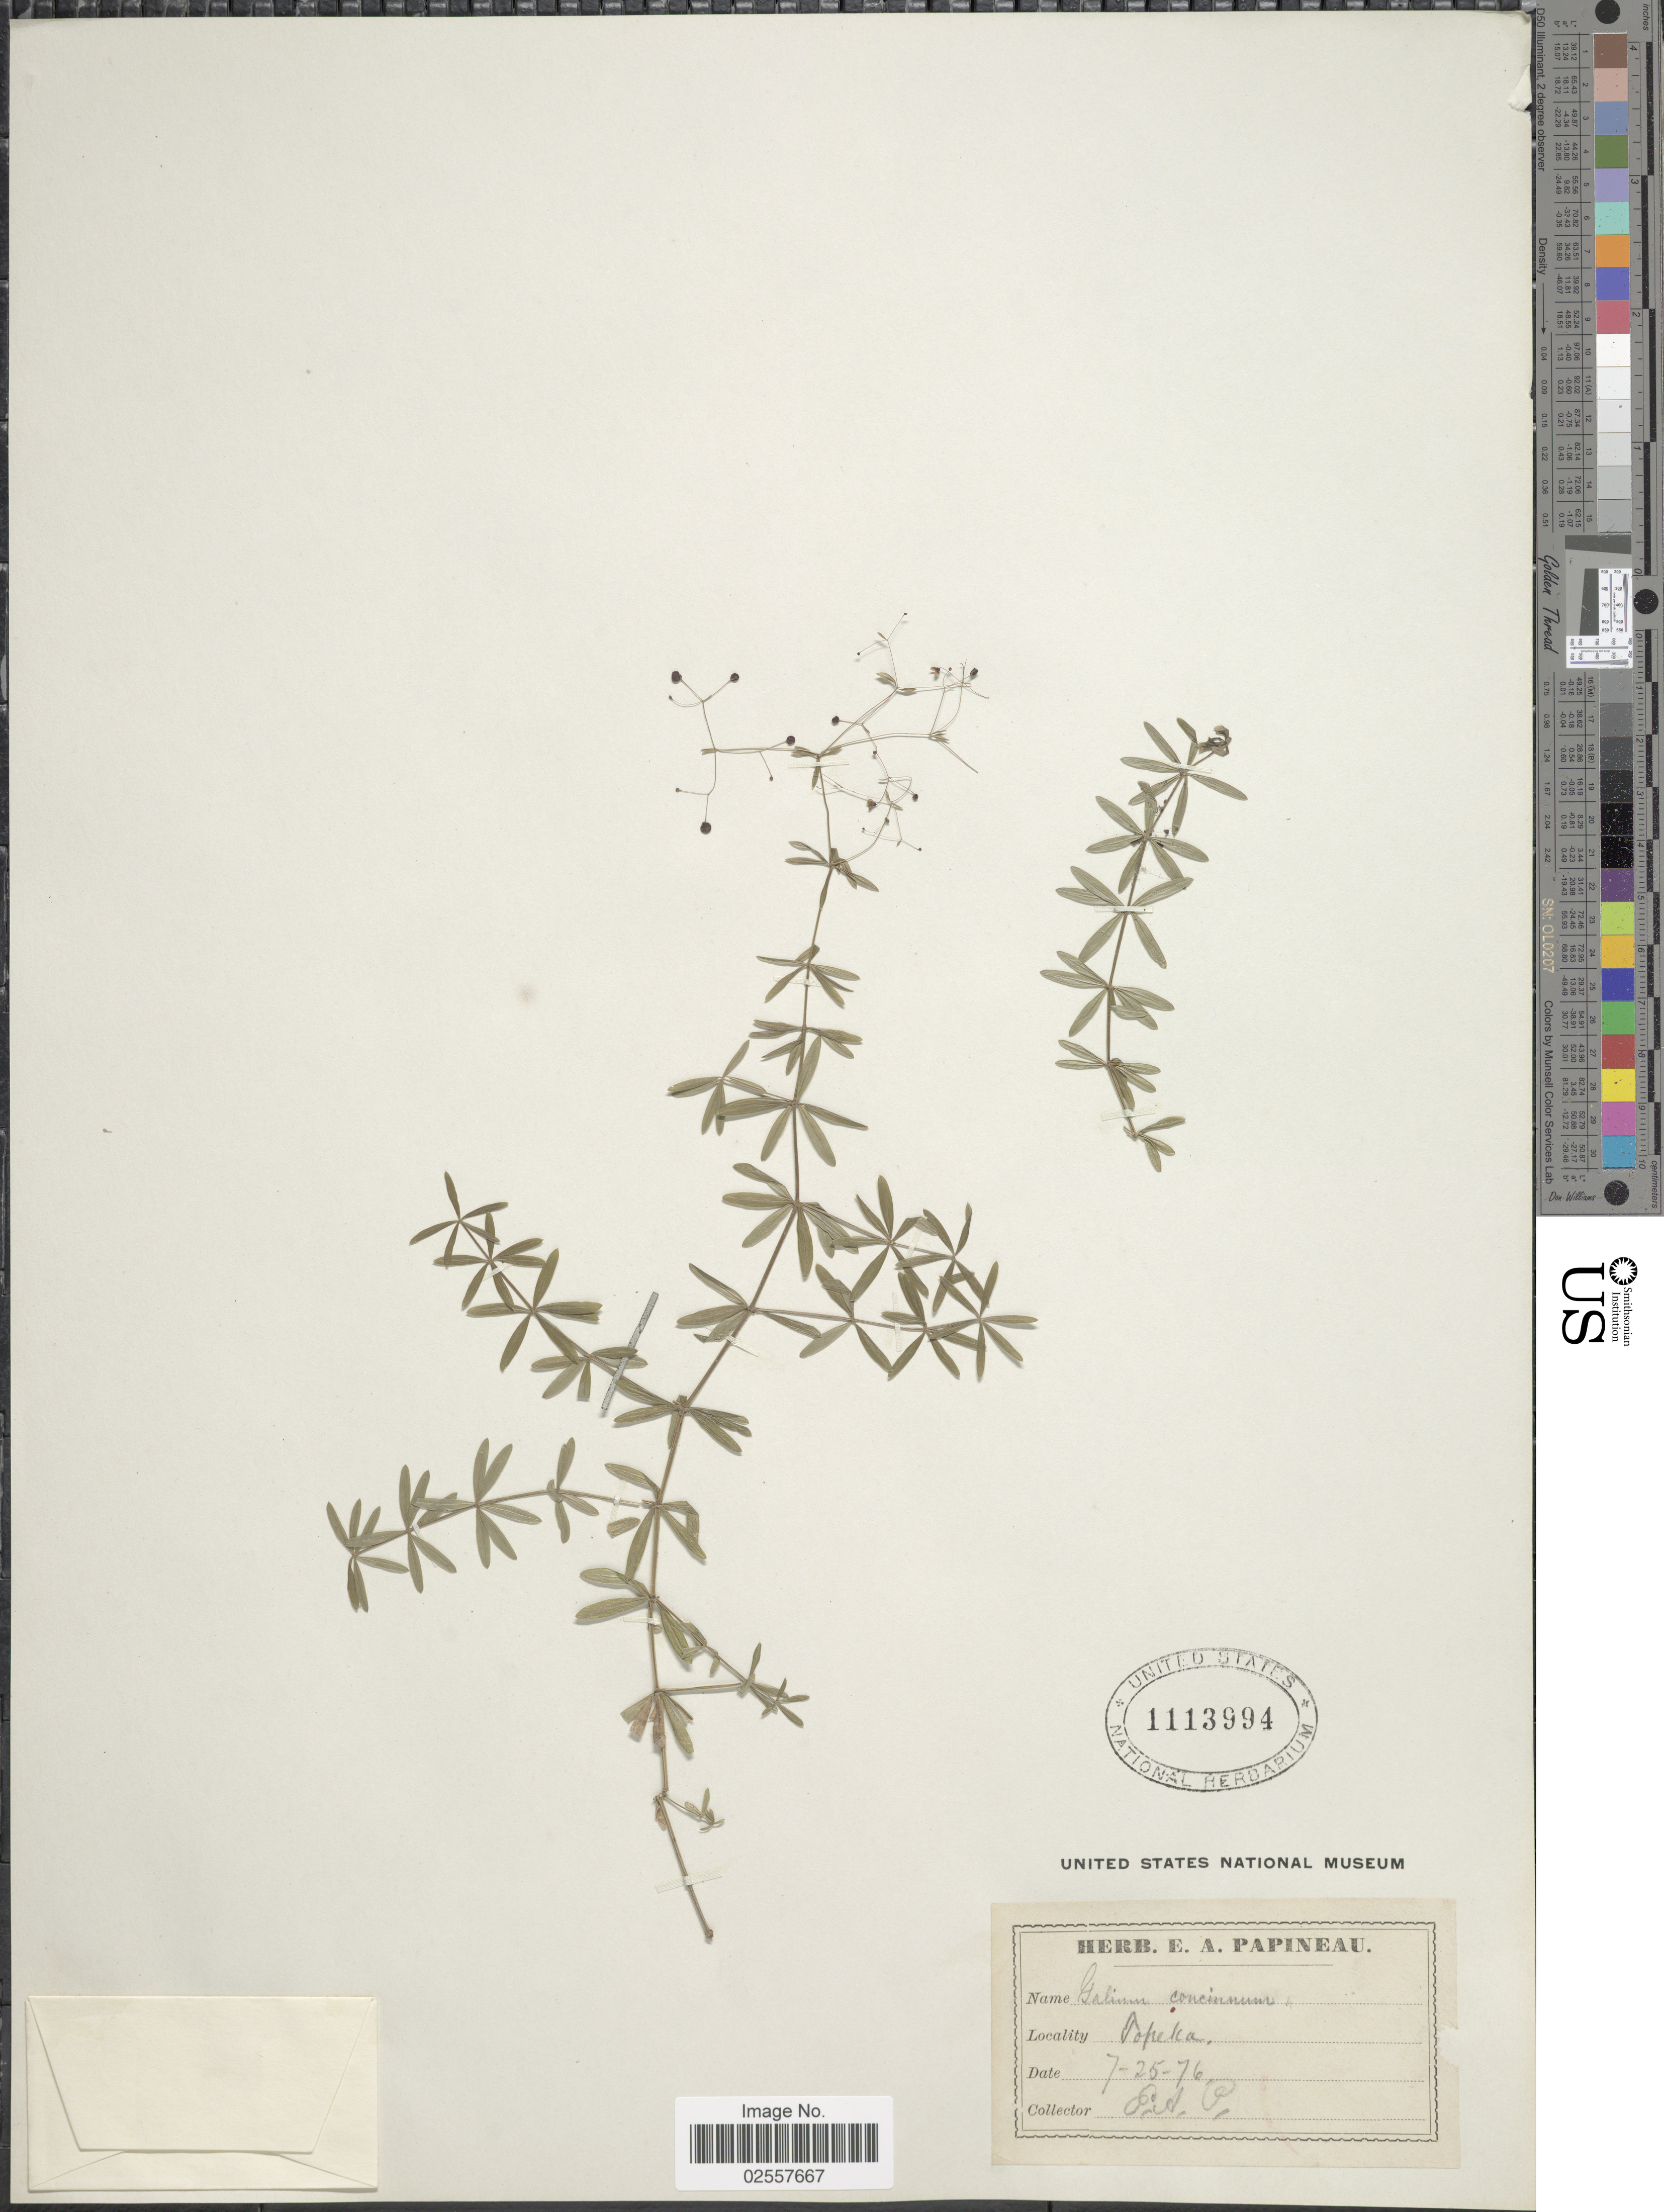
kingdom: Plantae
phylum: Tracheophyta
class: Magnoliopsida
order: Gentianales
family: Rubiaceae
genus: Galium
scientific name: Galium concinnum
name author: Torr. & A. Gray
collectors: E. Papineau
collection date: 1876-07-25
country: United States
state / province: Kansas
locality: Topeka.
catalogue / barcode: US 1113994